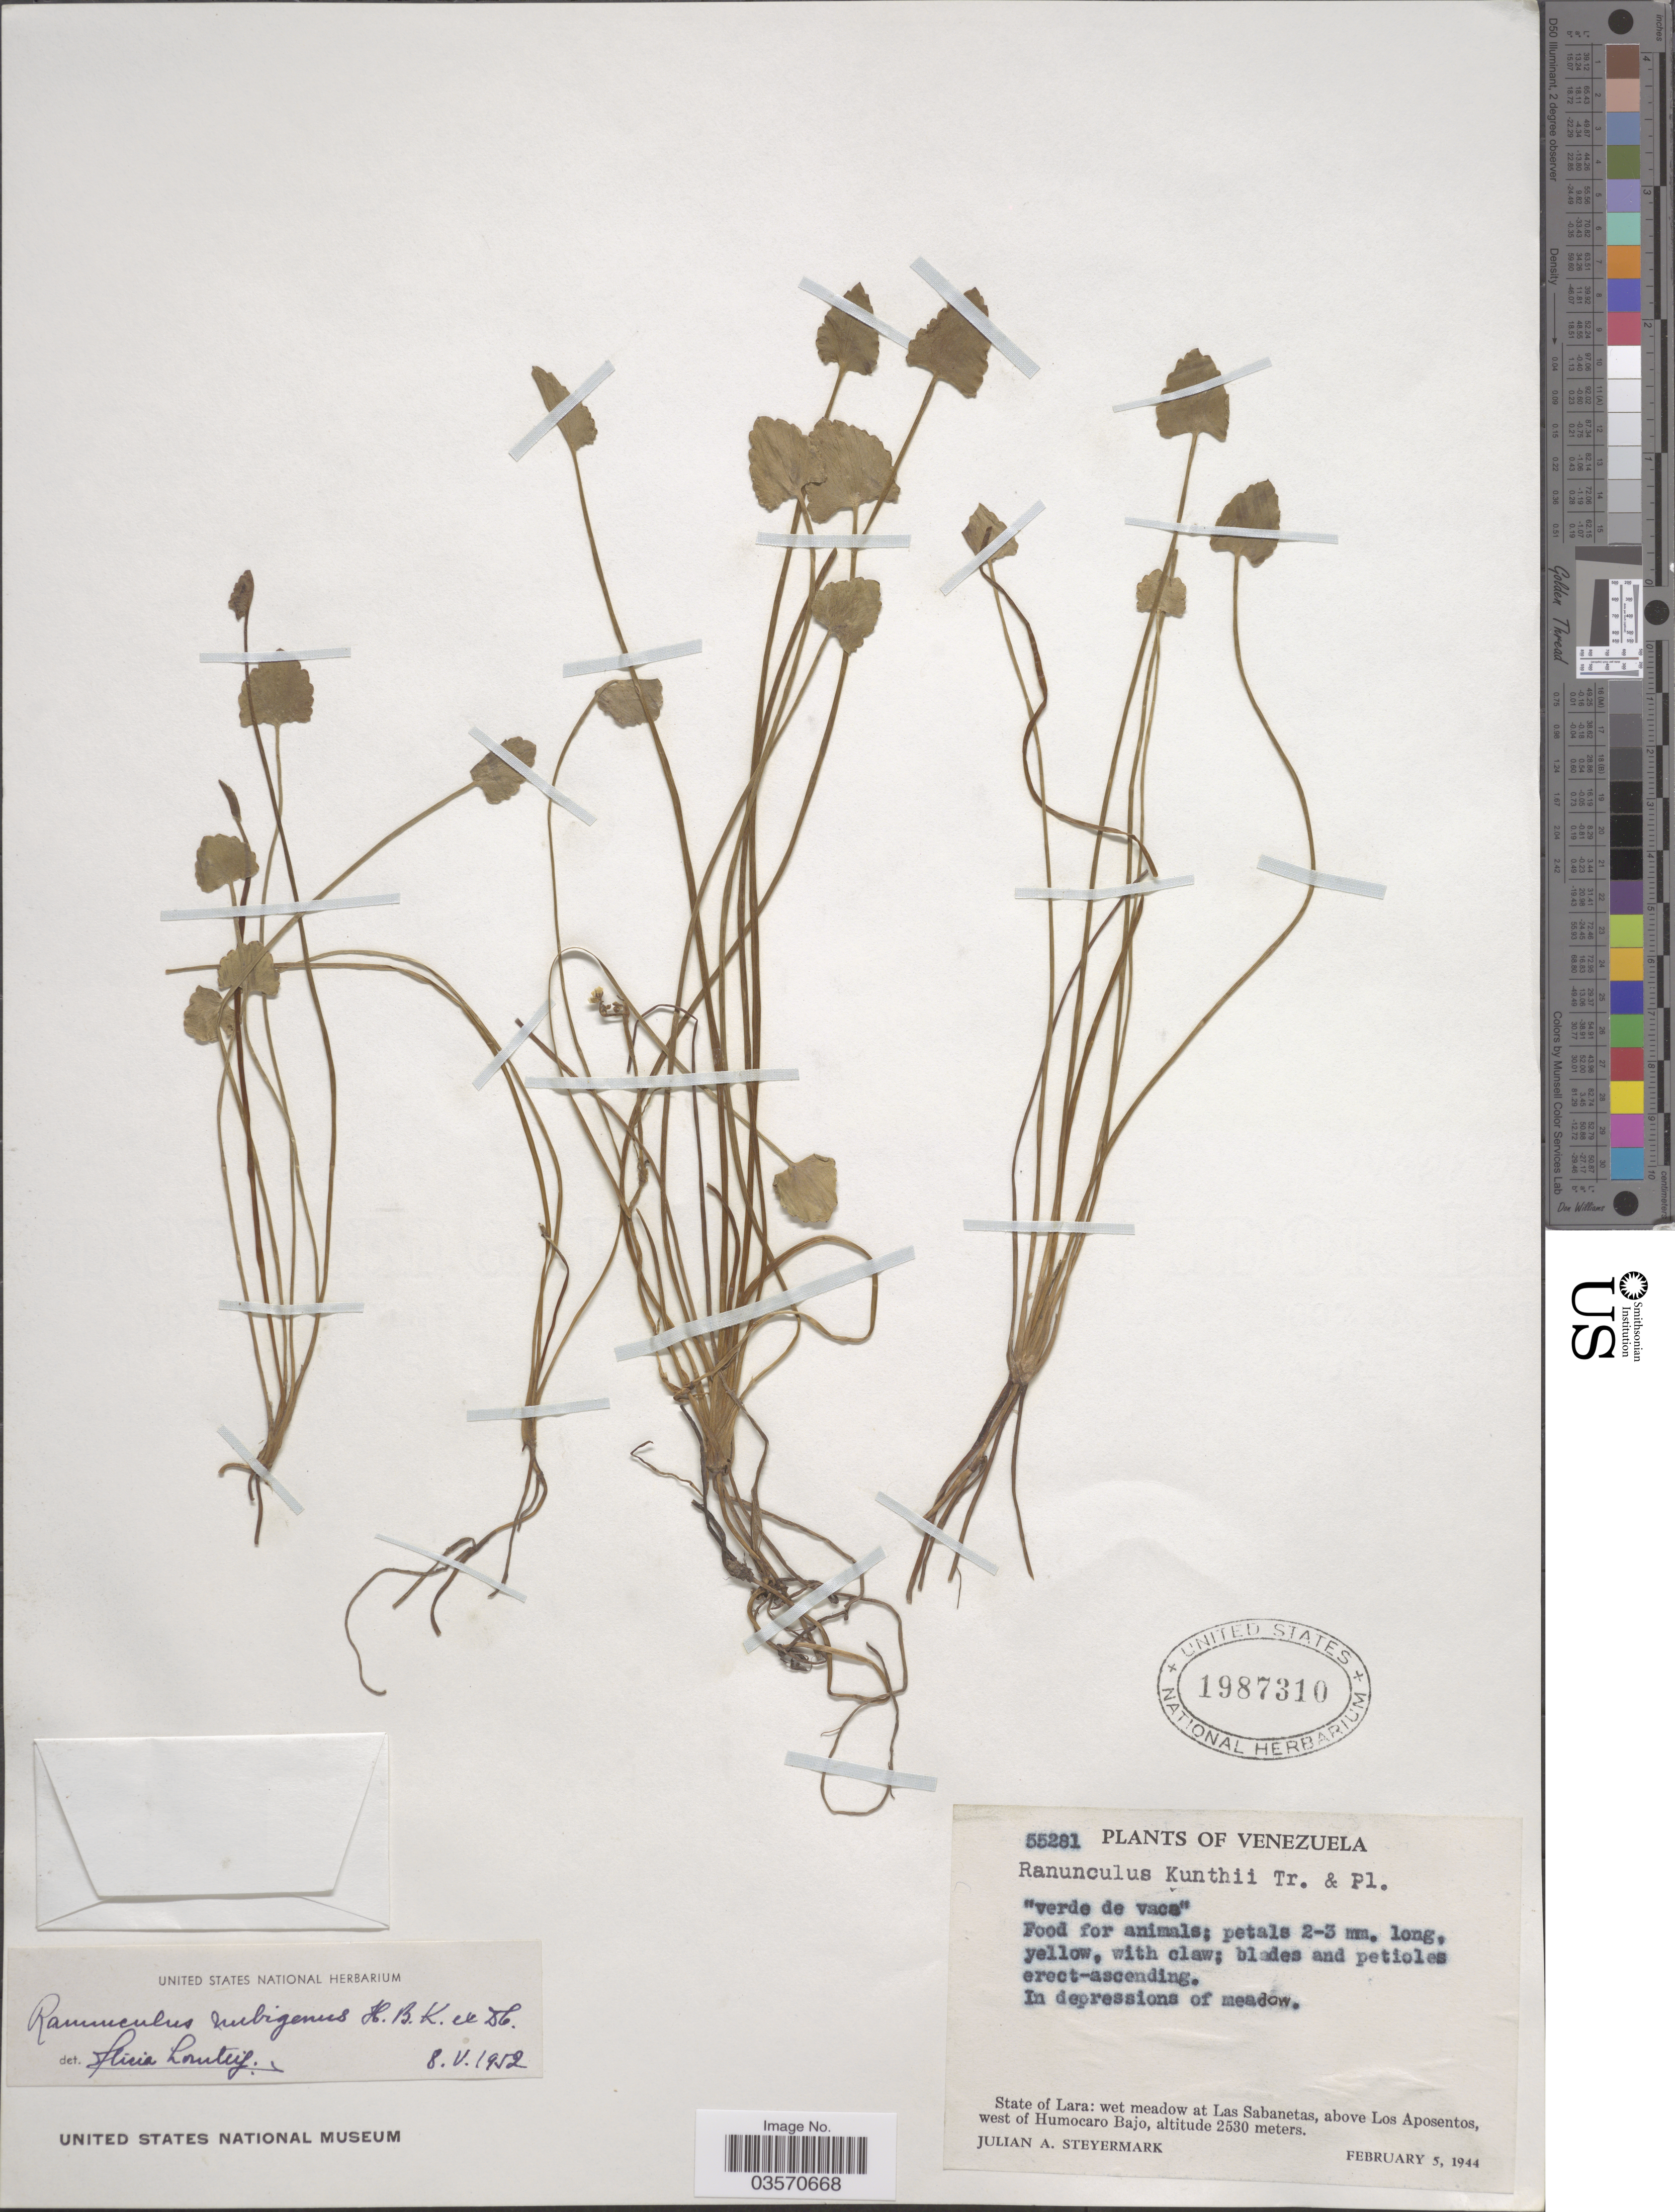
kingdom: Plantae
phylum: Tracheophyta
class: Magnoliopsida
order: Ranunculales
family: Ranunculaceae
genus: Ranunculus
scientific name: Ranunculus nubigenus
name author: Humb. et al. ex DC.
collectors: J. Steyermark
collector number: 55281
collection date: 1944-02-05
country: Venezuela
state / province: Lara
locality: Wet meadow at Las Sabanetas, above Los Aposentos, west of Humocaro Bajo.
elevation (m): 2530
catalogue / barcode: US 1987310